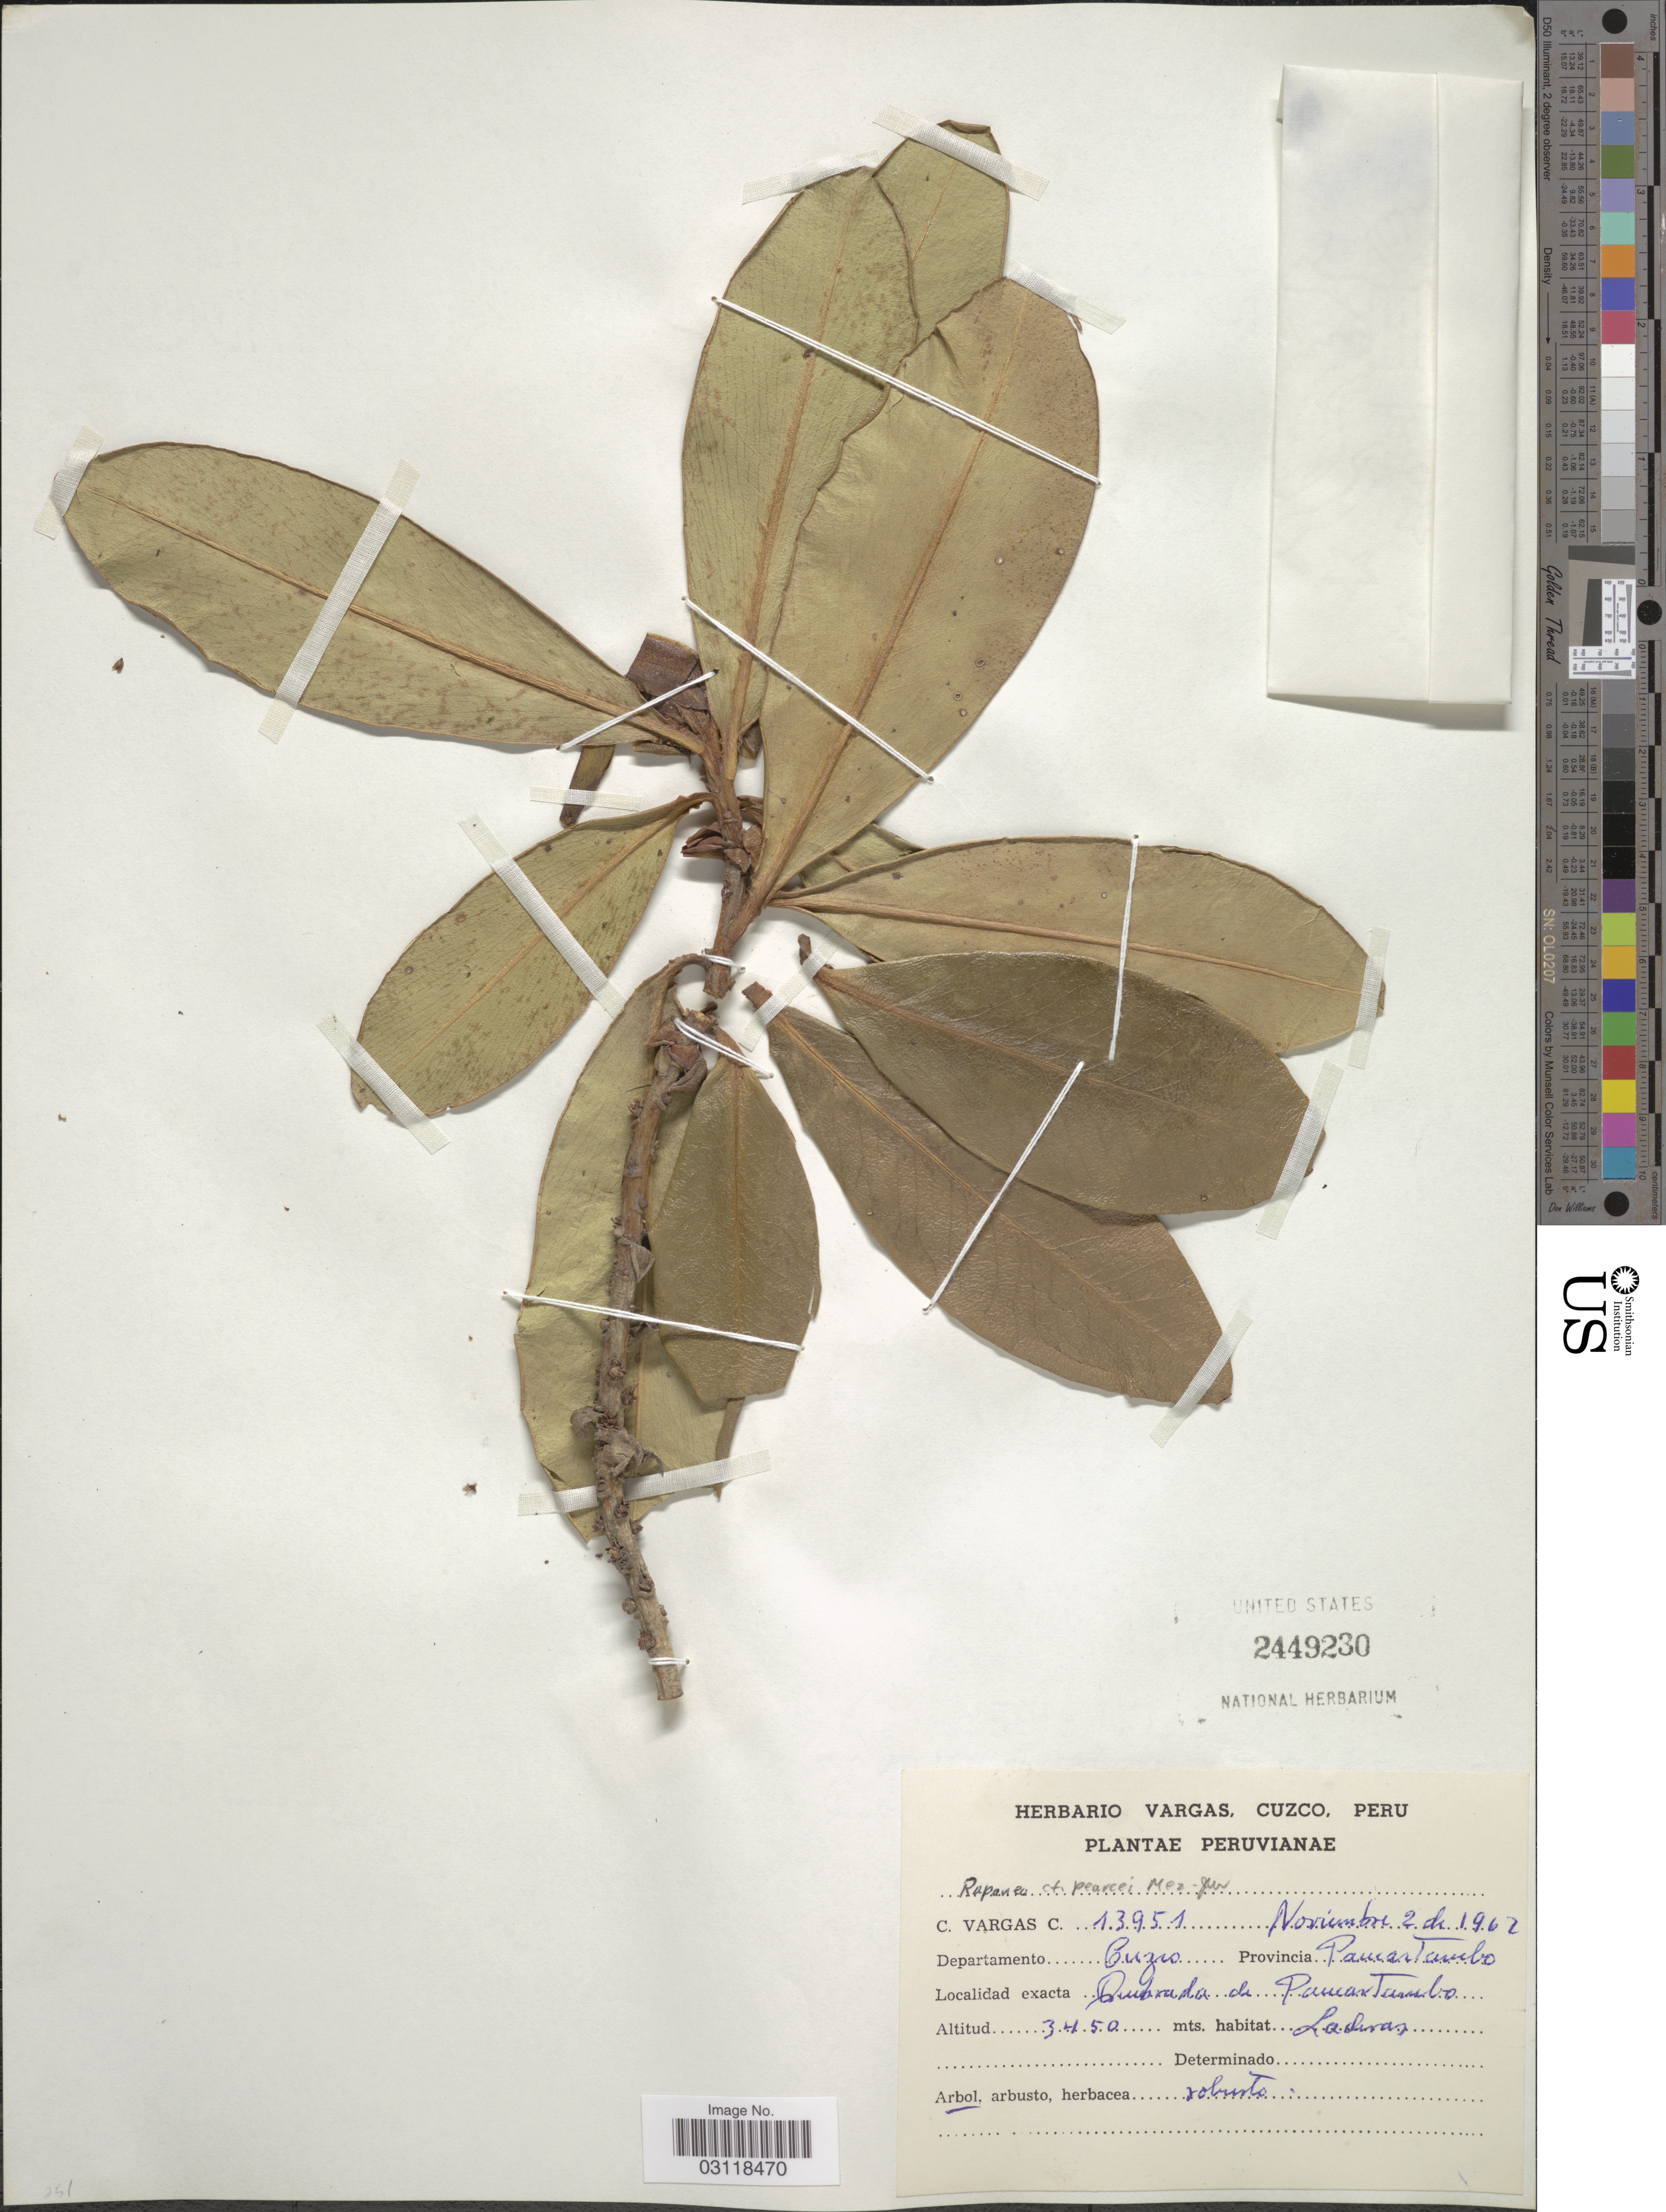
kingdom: Plantae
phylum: Tracheophyta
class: Magnoliopsida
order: Ericales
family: Primulaceae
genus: Rapanea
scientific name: Rapanea pearcei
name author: Mez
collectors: C. Vargas Calderón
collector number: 13951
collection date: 1962-11-02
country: Peru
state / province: Cusco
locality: Departamento Cuzco. Provincia Paucartambo. Quebrada de Paucartambo.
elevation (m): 3450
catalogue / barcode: US 2449230